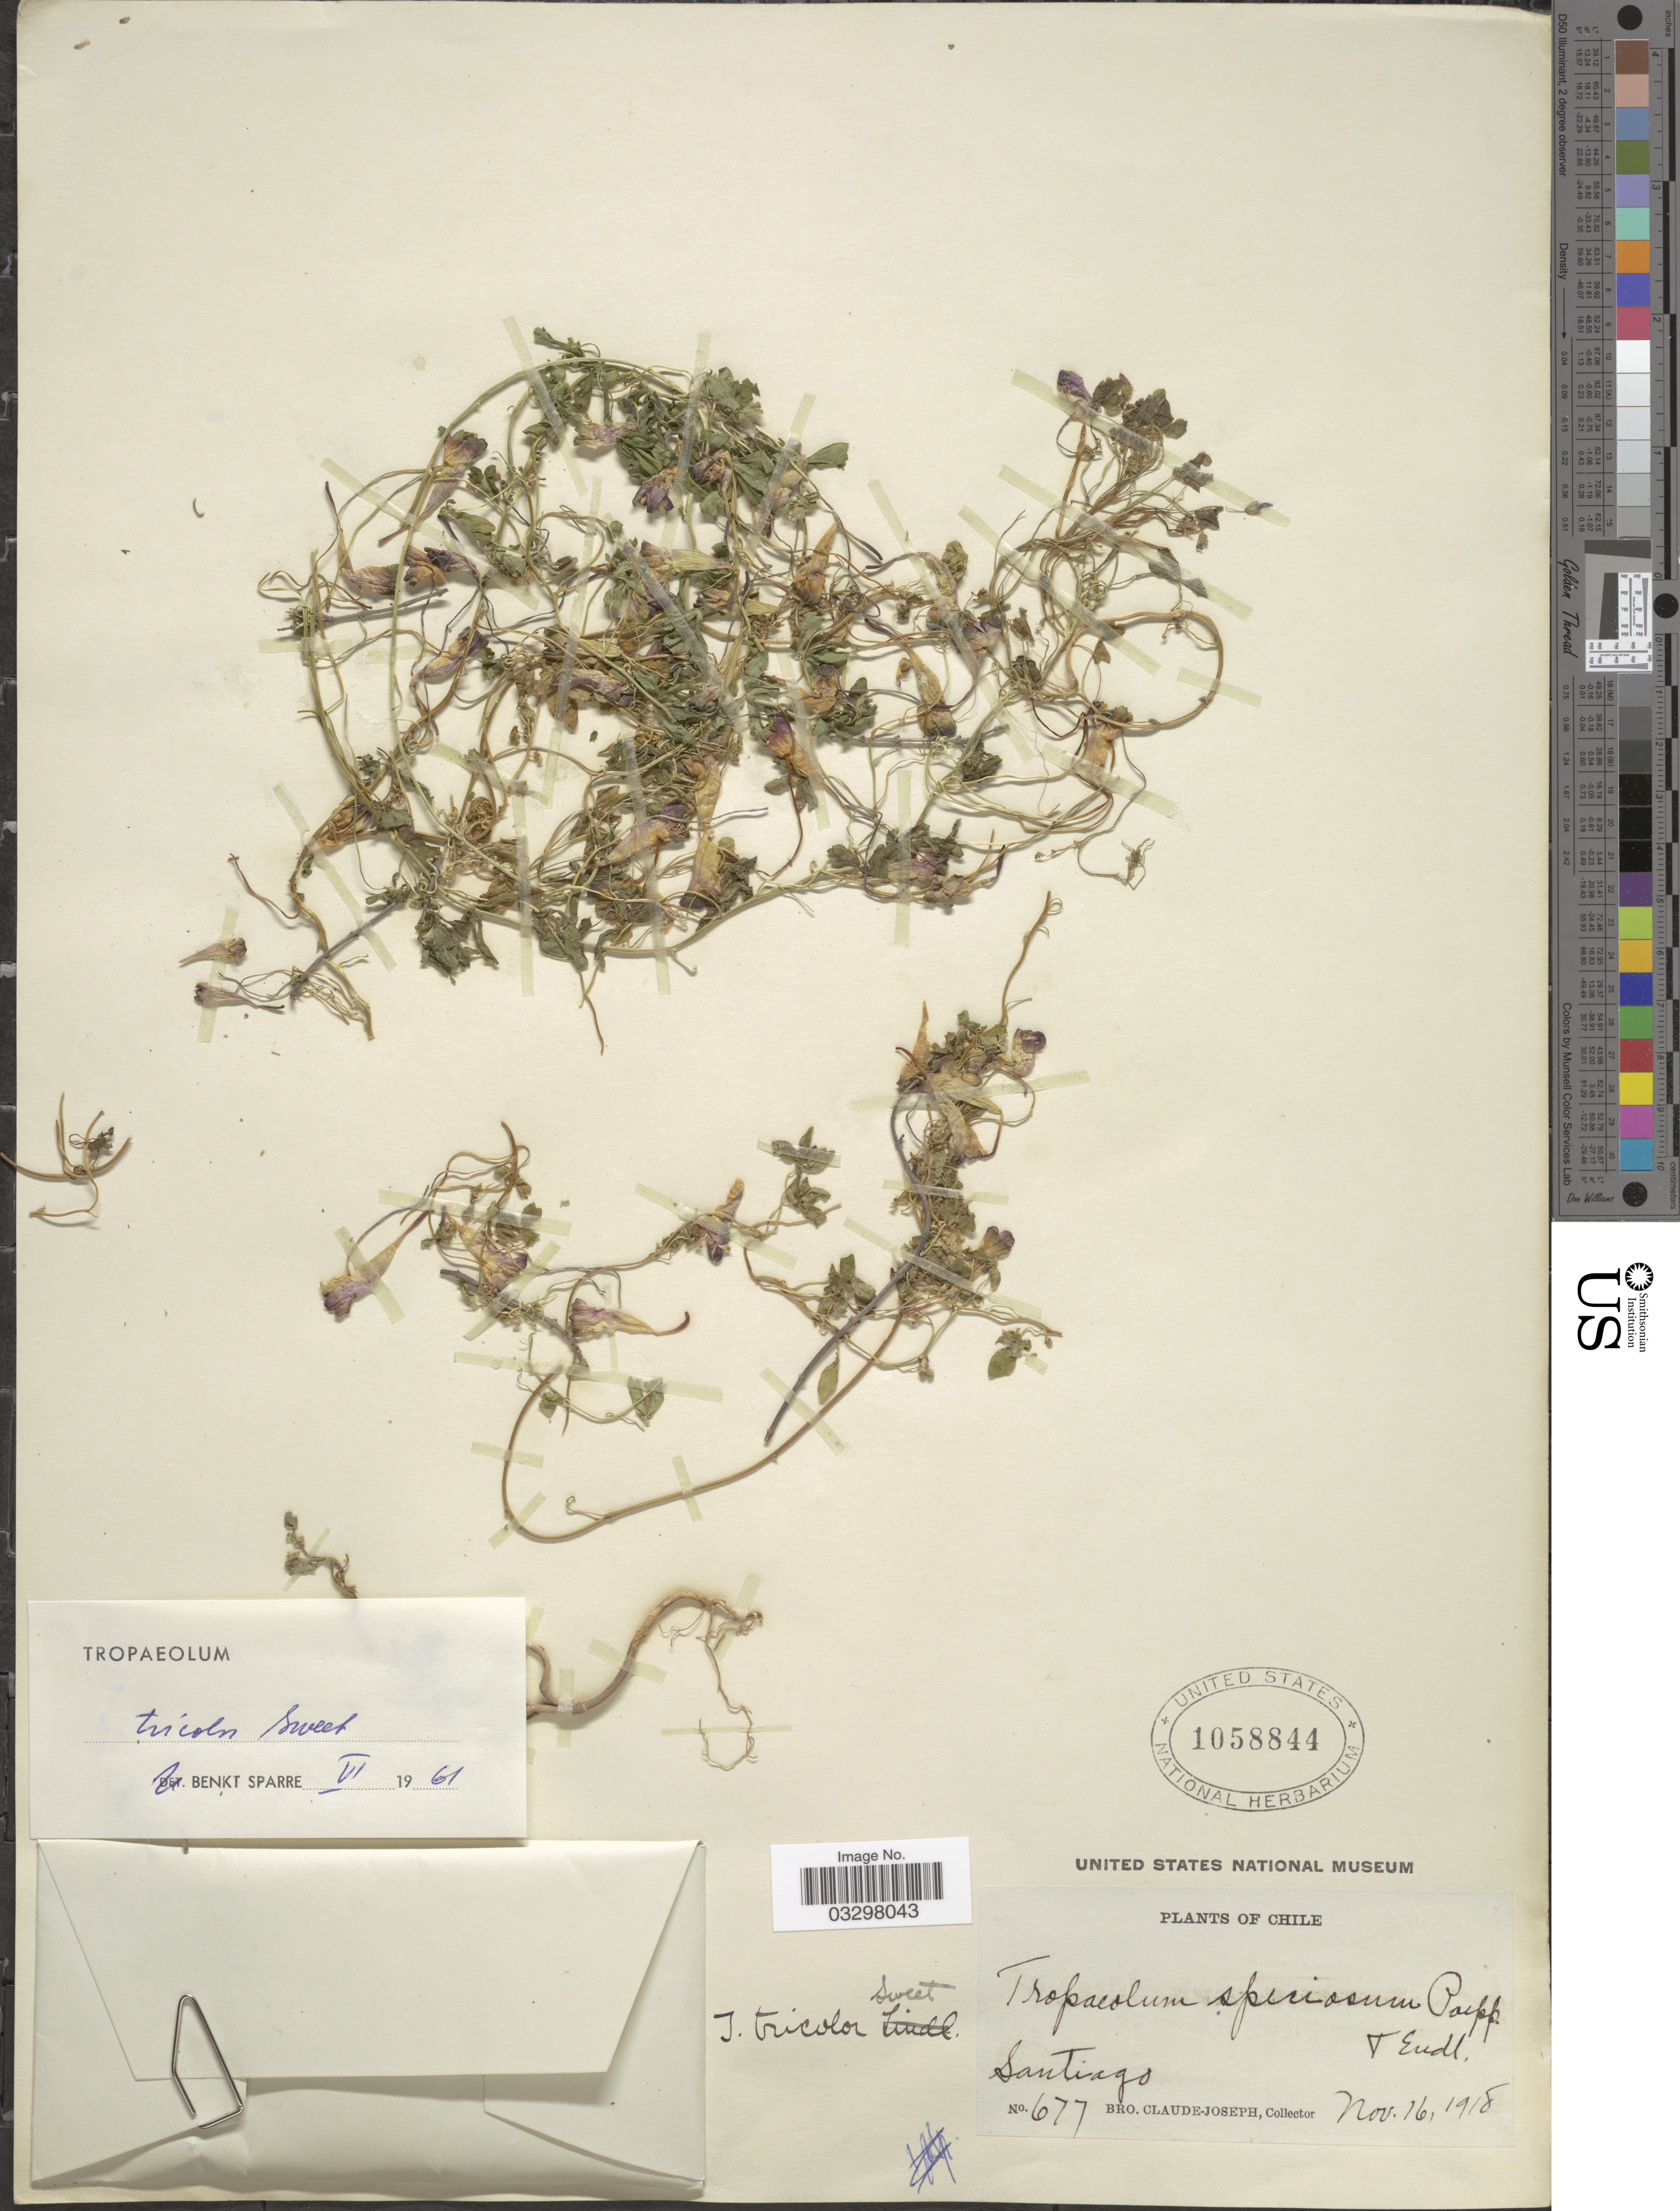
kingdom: Plantae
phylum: Tracheophyta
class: Magnoliopsida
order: Brassicales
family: Tropaeolaceae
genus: Tropaeolum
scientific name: Tropaeolum tricolor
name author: Sweet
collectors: Bro. Claude-Joseph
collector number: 677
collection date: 1918-11-16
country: Chile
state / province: Región Metropolitana (RM)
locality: Santiago.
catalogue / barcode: US 1058844